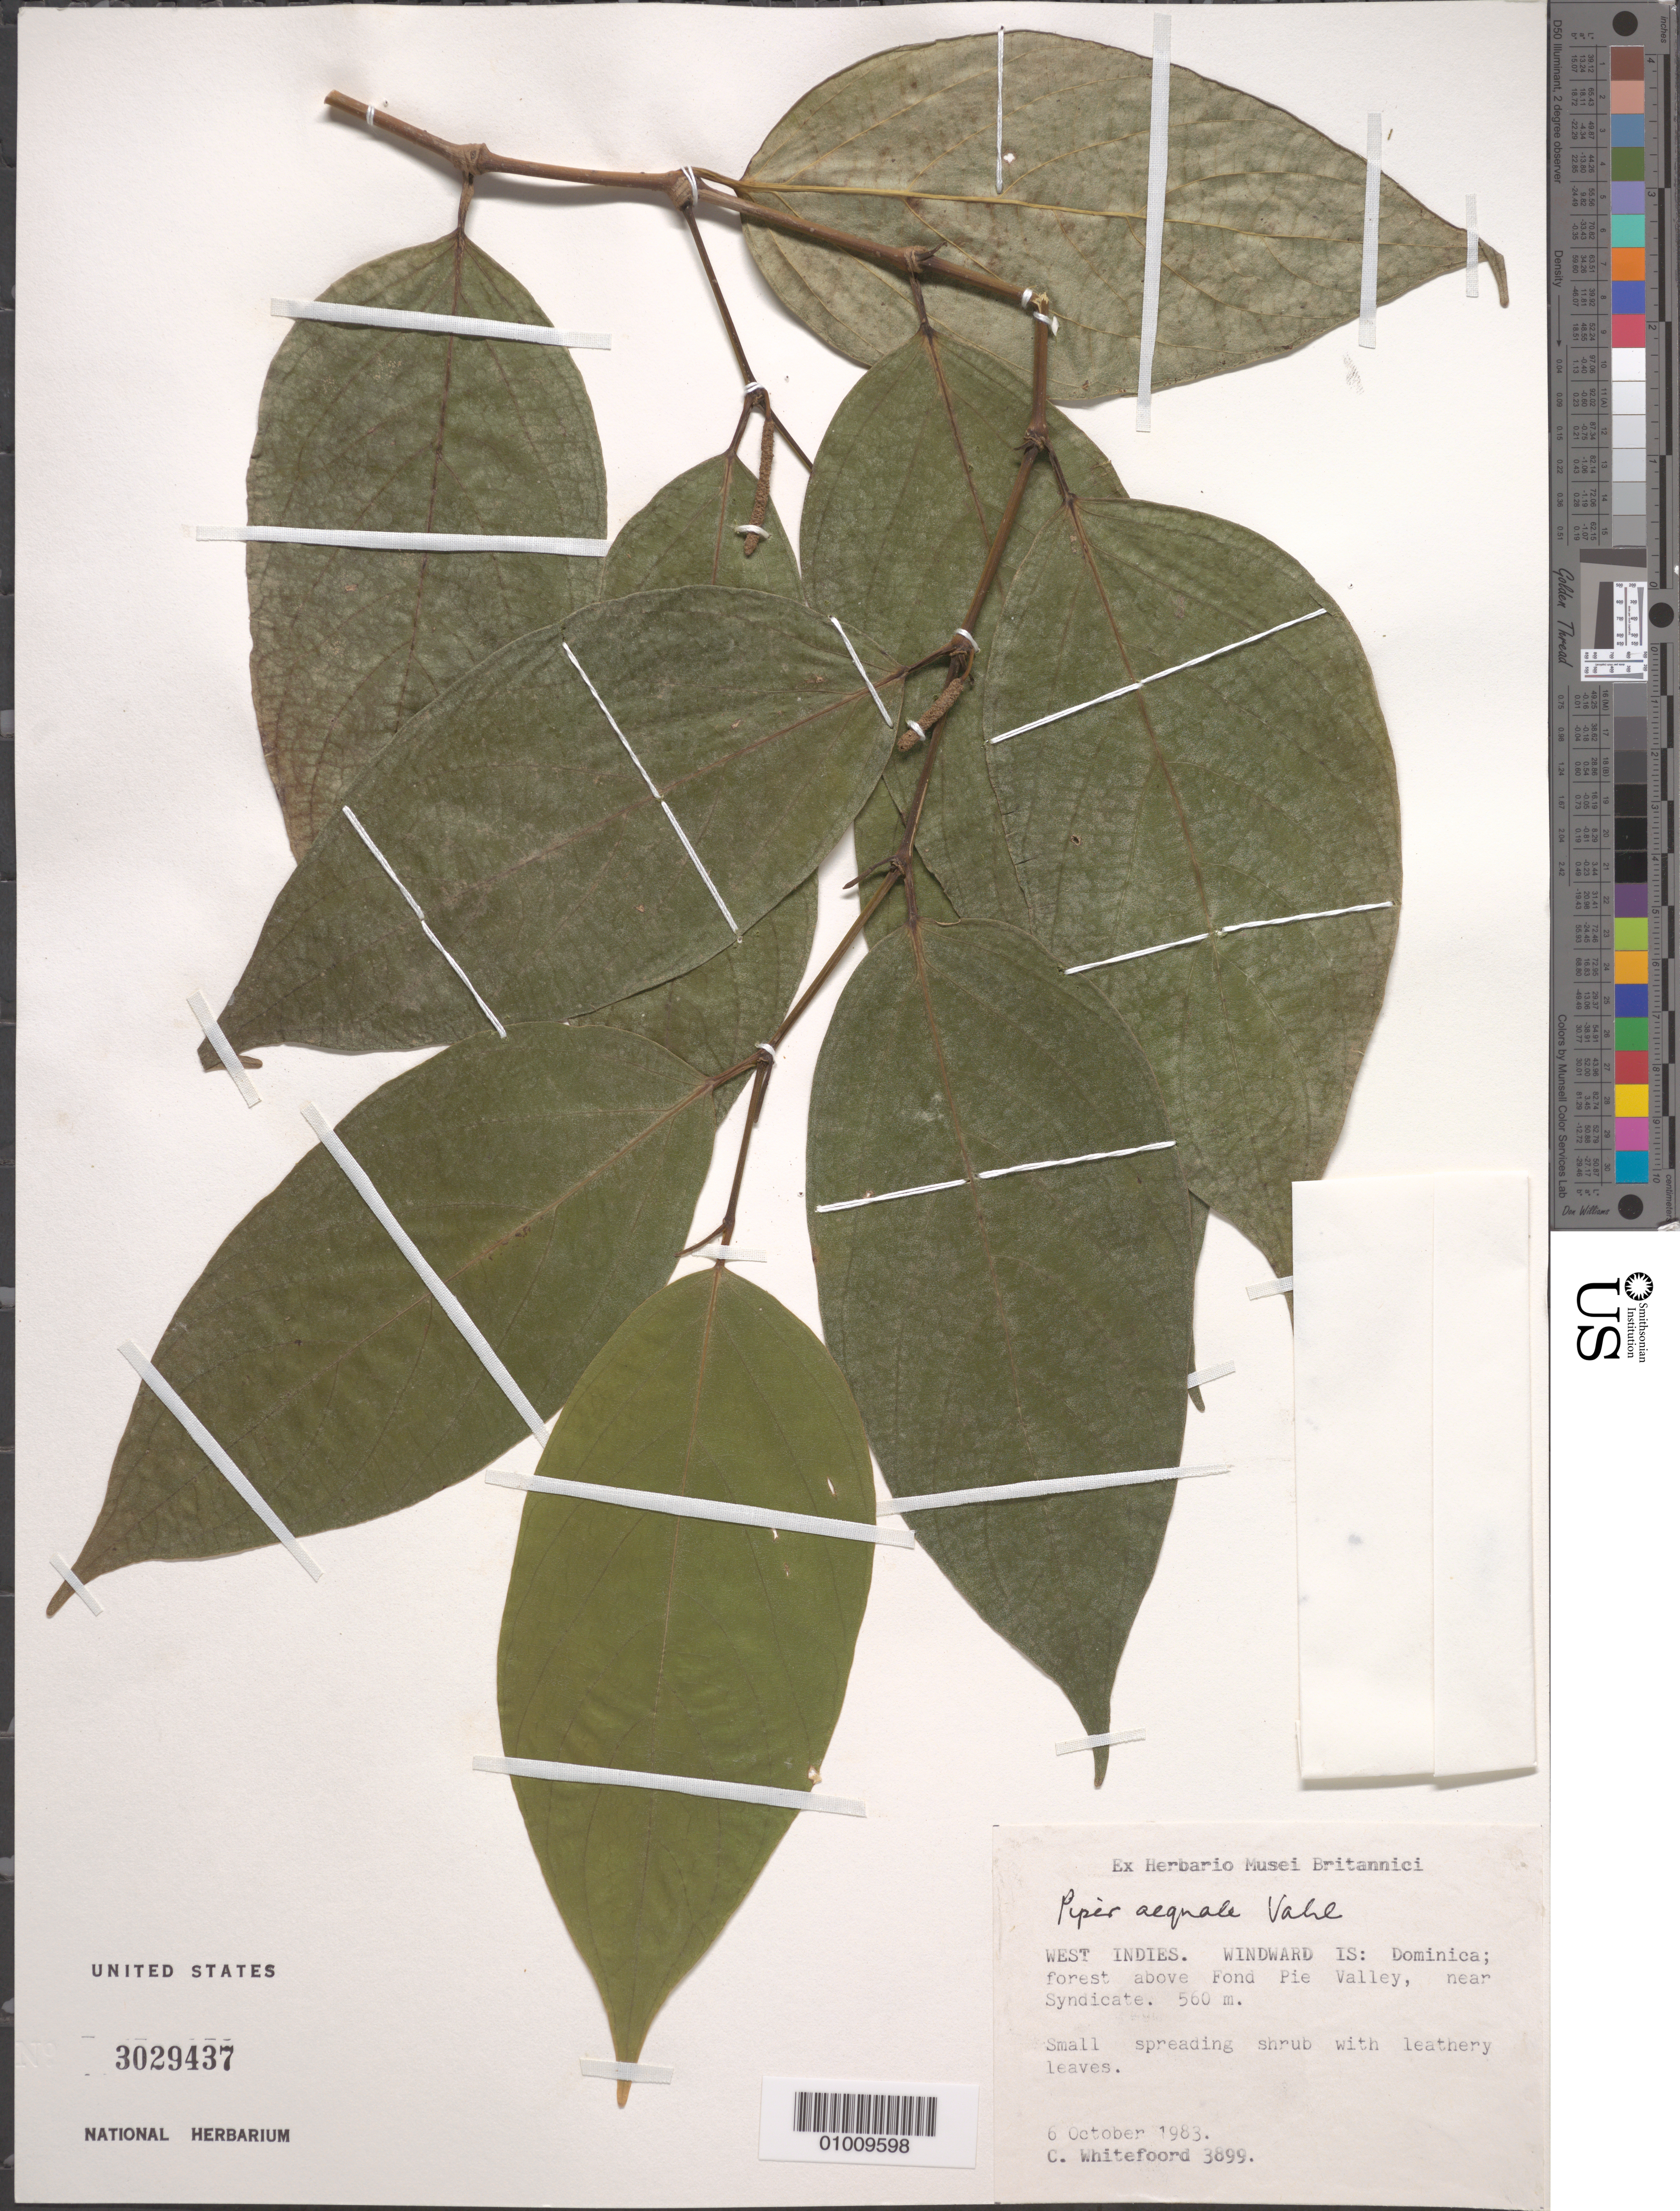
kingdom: Plantae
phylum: Tracheophyta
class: Magnoliopsida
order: Piperales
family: Piperaceae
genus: Piper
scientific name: Piper aequale var. aequale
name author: Vahl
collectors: C. Whitefoord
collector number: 3899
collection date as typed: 06 Oct 1983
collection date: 1983-10-06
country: Dominica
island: Dominica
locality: Forest above Fond Pie Valley, near Syndicated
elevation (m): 560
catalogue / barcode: US 3029437